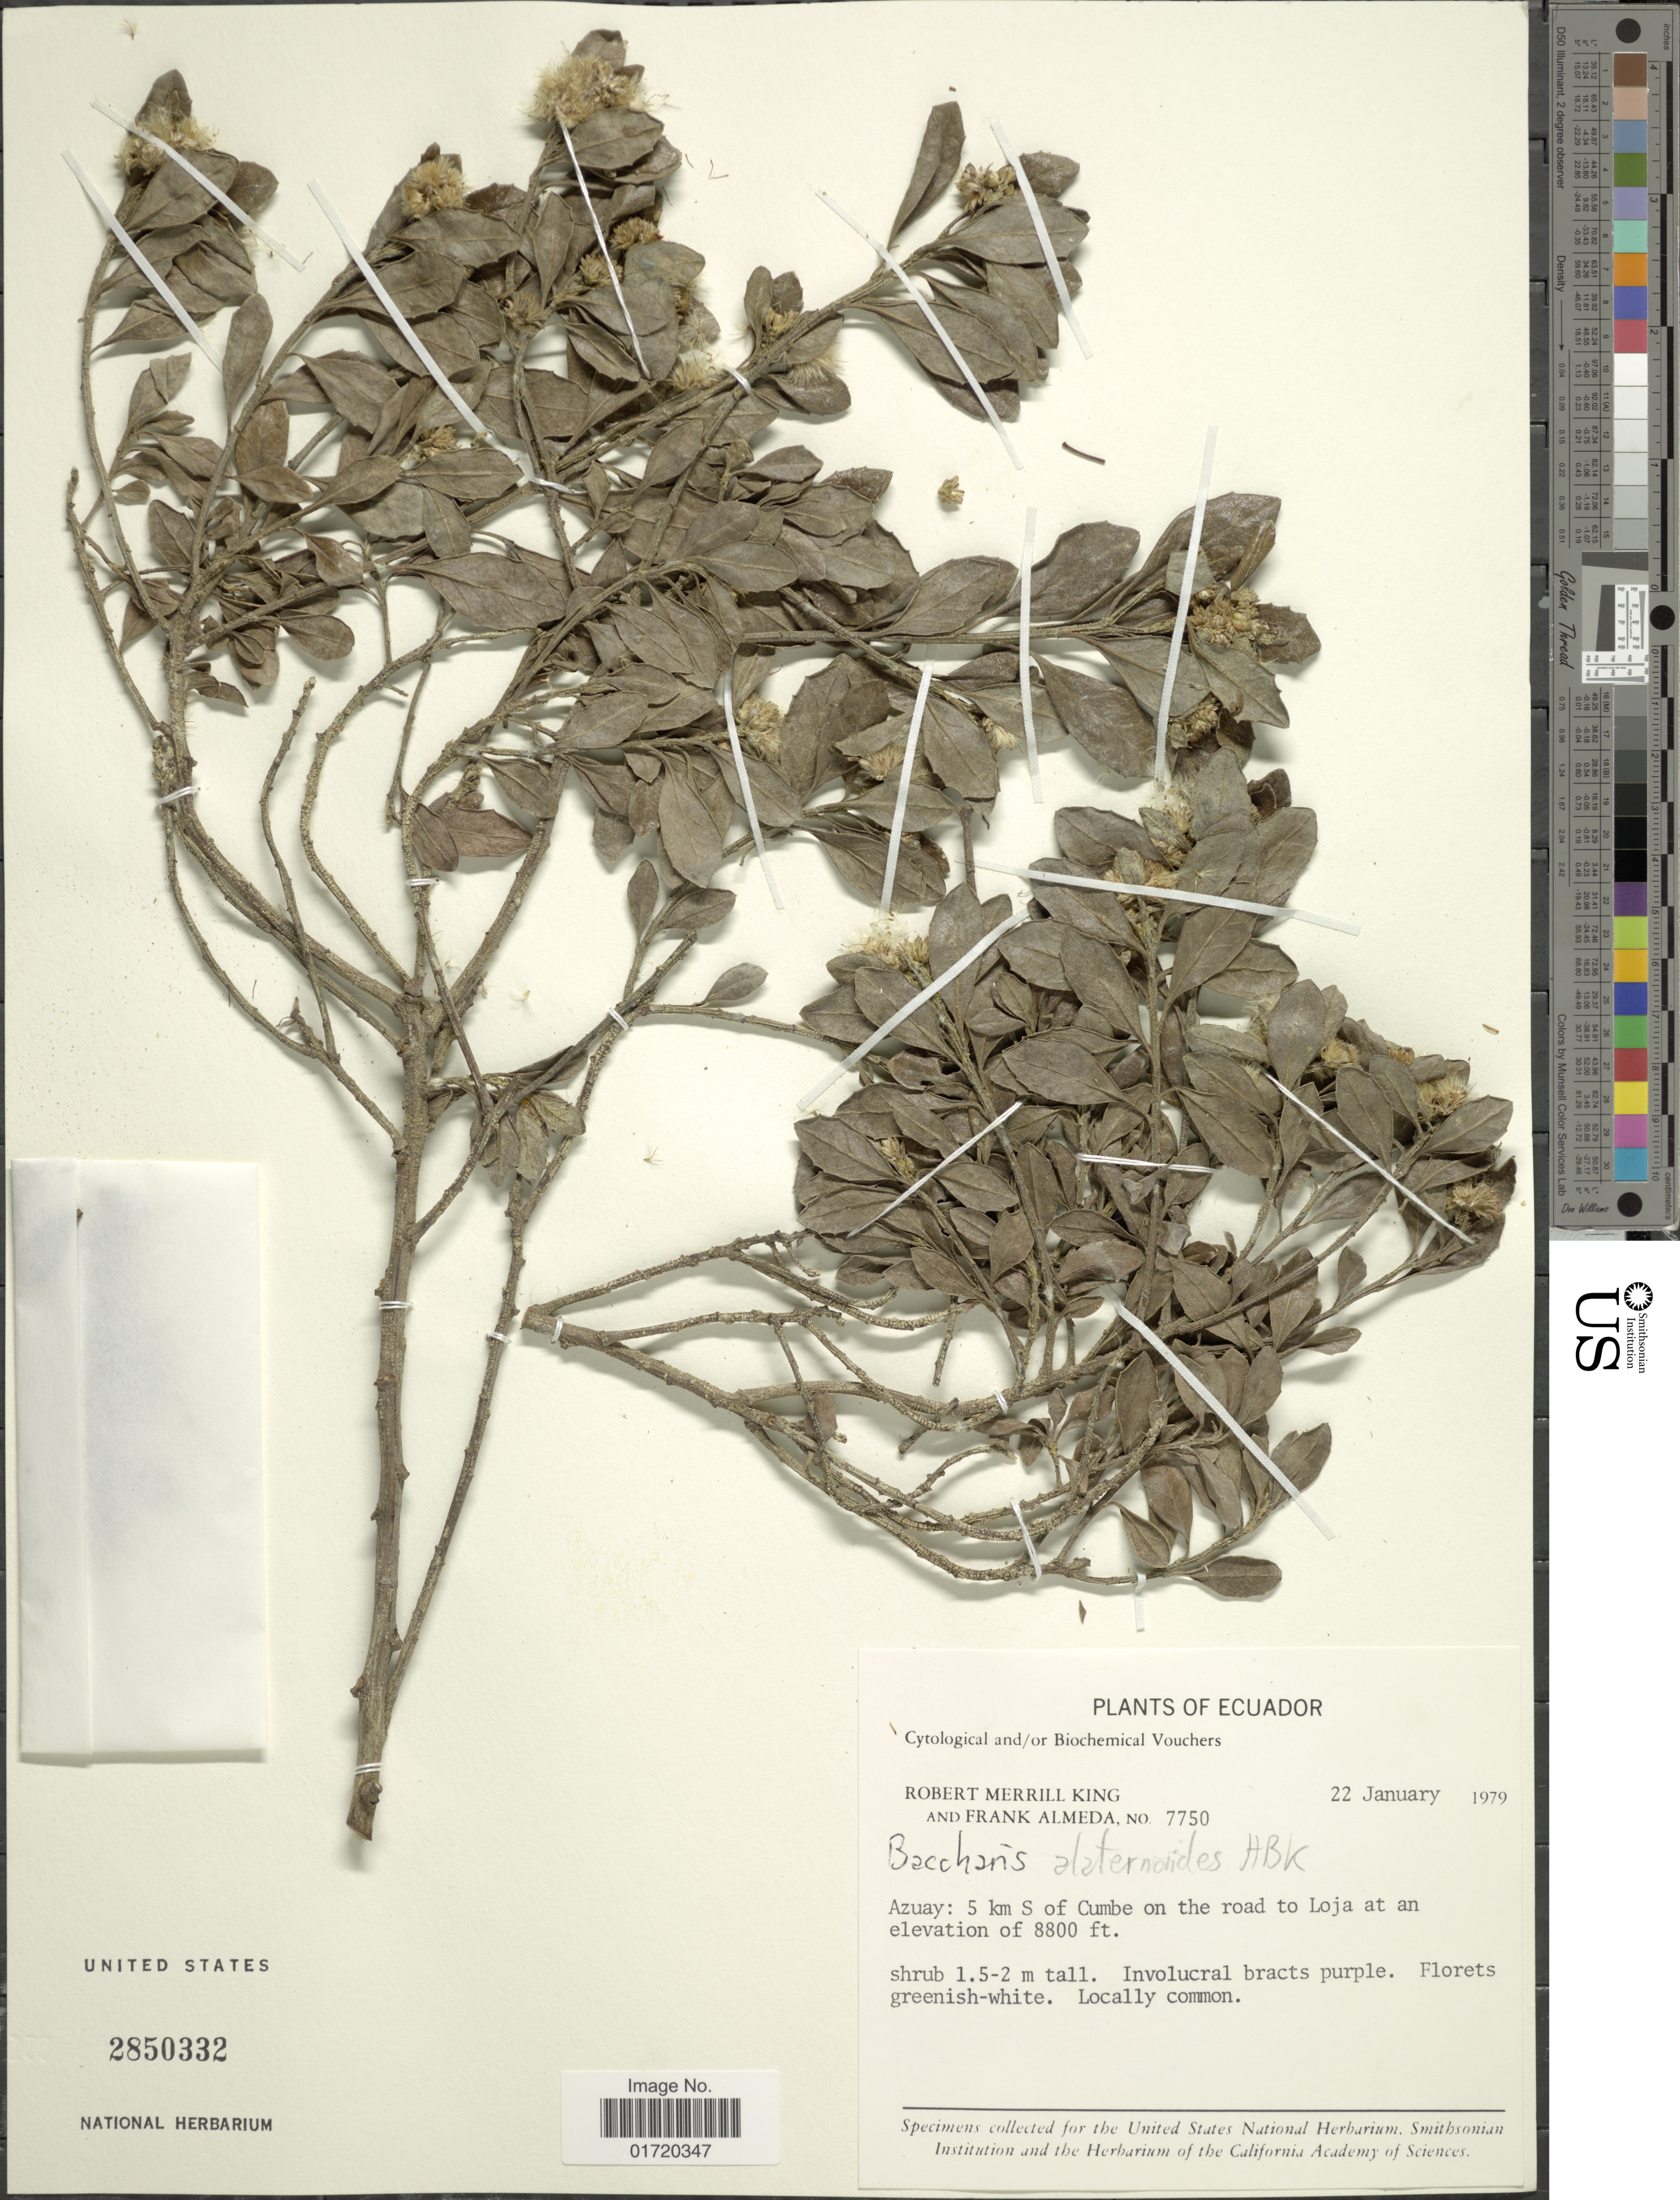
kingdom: Plantae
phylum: Tracheophyta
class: Magnoliopsida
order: Asterales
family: Asteraceae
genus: Baccharis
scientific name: Baccharis alaternoides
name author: Kunth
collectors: R. M. King & F. Almeda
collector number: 7750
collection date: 1979-01-22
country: Ecuador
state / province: Azuay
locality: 5 km S of Cumbe on the road to Loja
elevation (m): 2682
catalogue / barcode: US 2850332